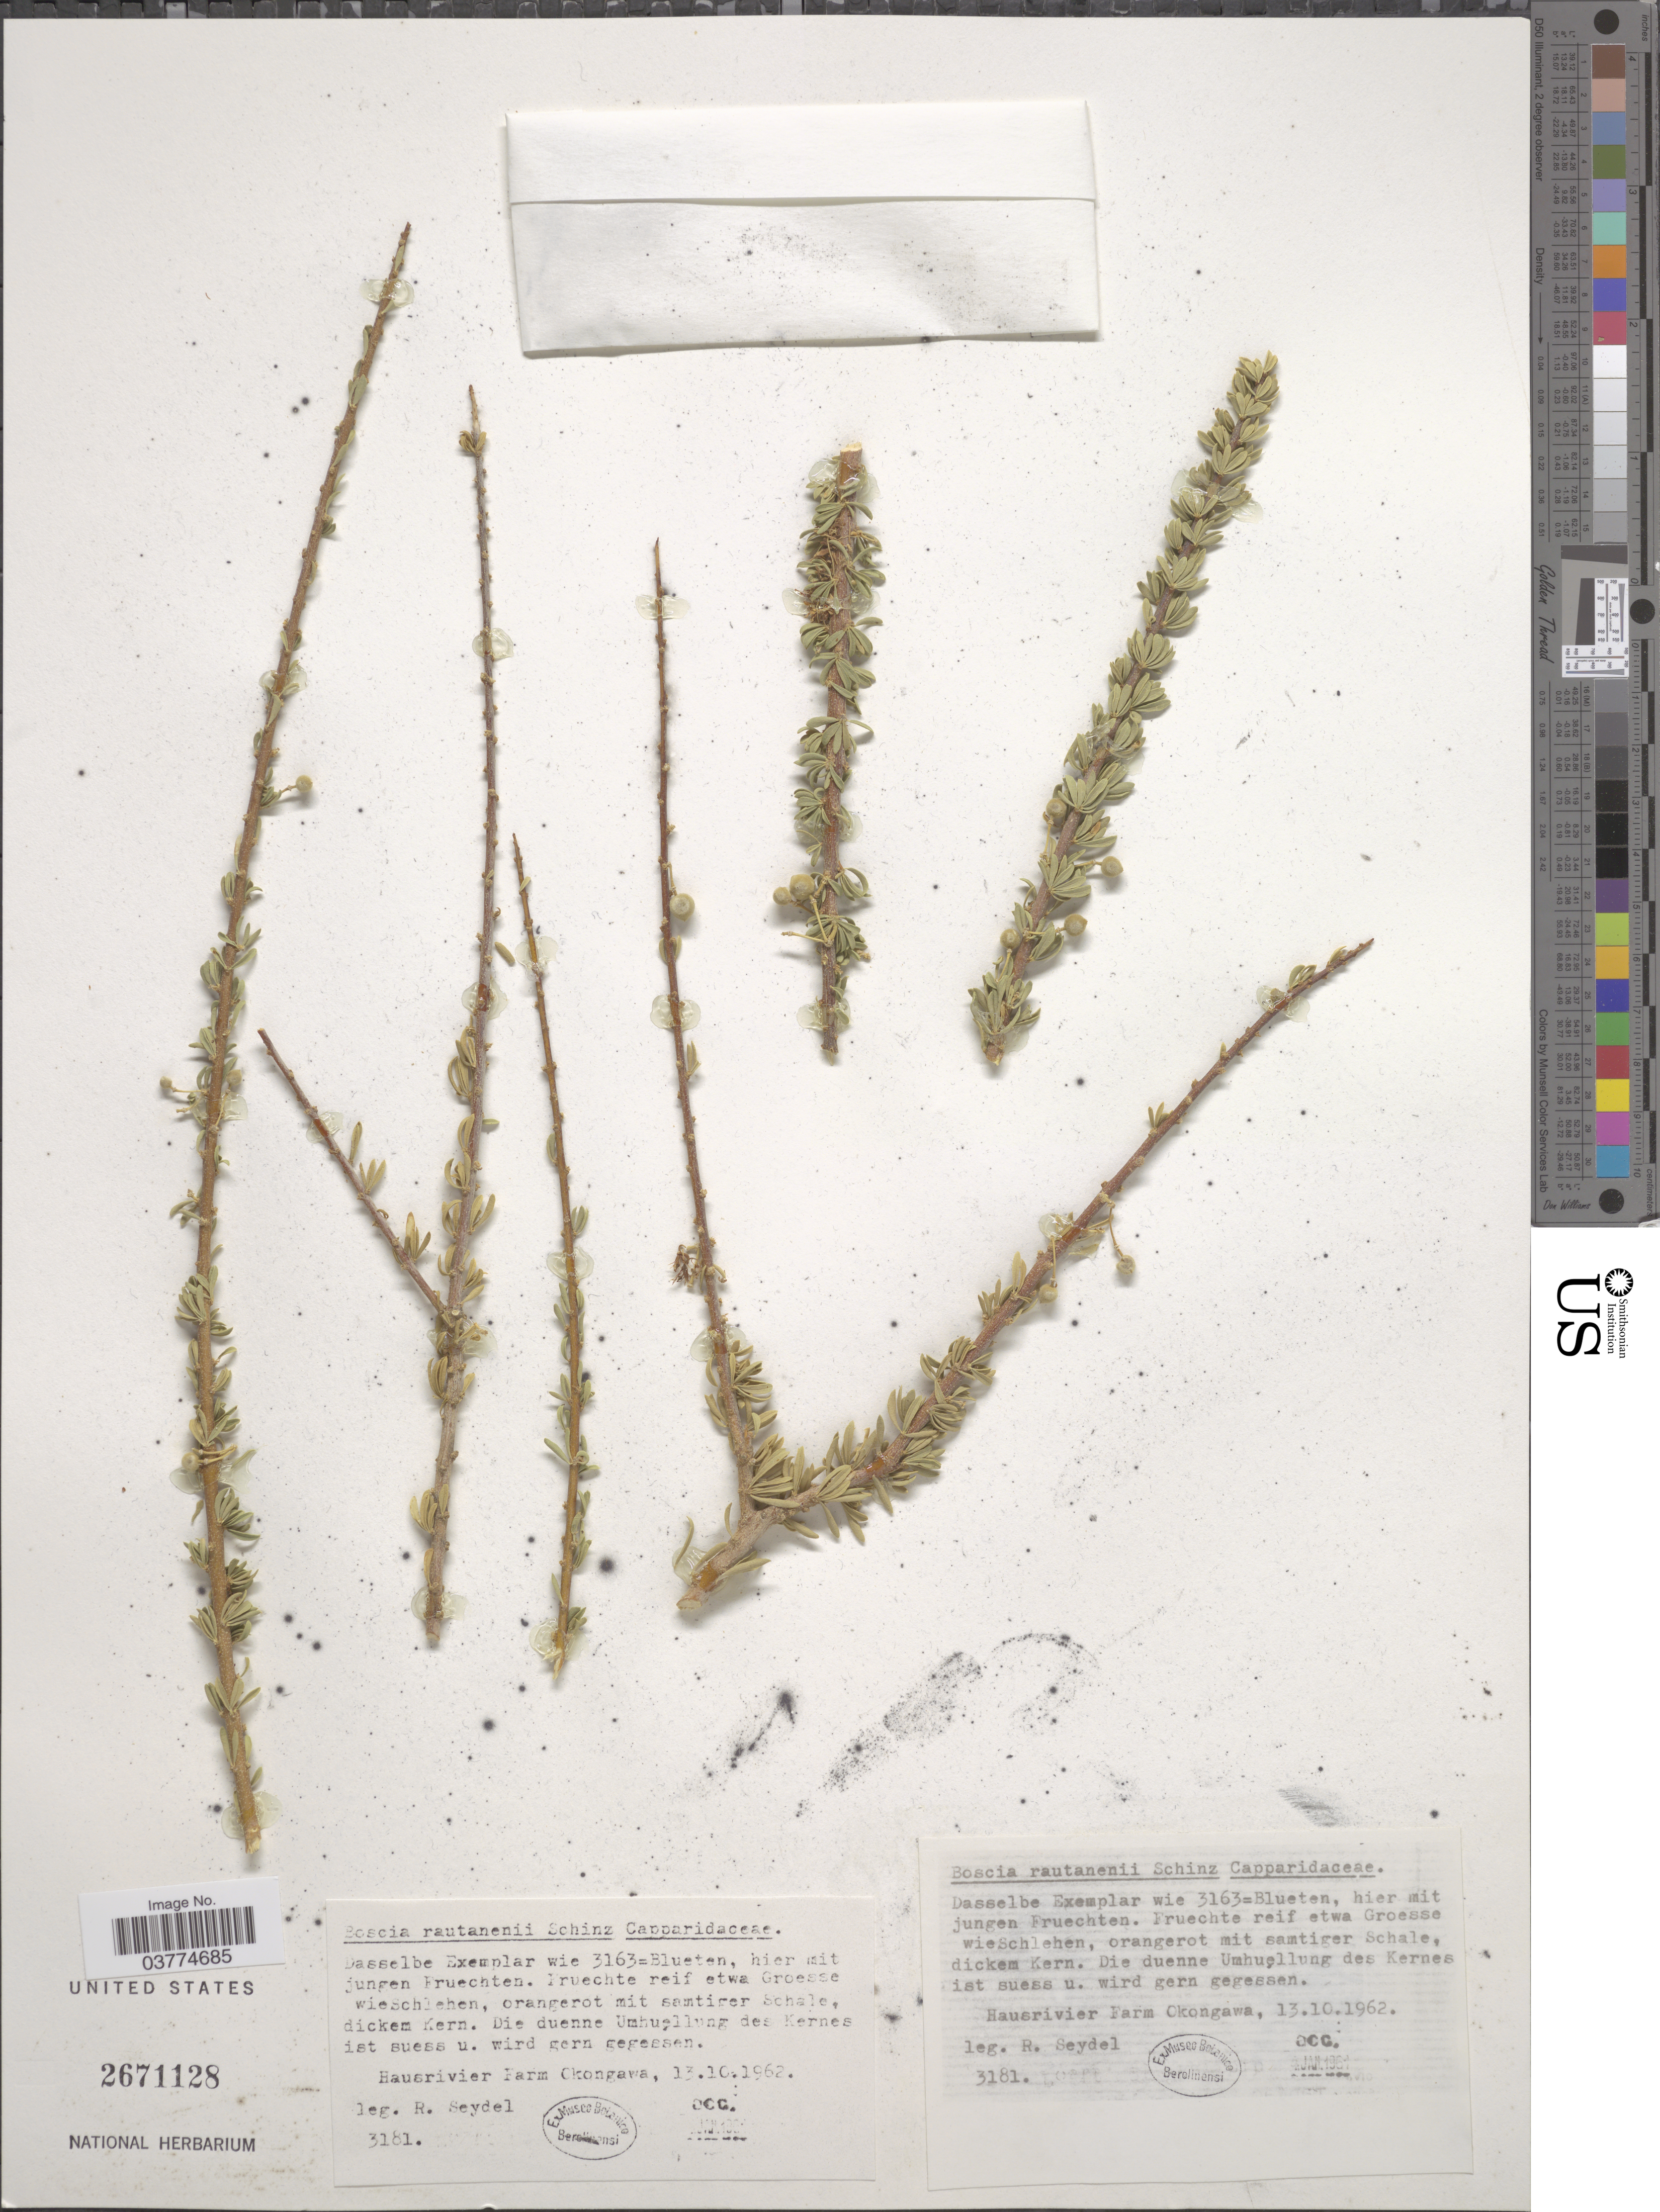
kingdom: Plantae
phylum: Tracheophyta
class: Magnoliopsida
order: Brassicales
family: Capparaceae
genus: Boscia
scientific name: Boscia rautanenii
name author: Schinz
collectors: R. Seydel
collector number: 3181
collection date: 1962-10-13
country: Namibia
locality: Hausrivier Farm Okongawa.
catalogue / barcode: US 2671128